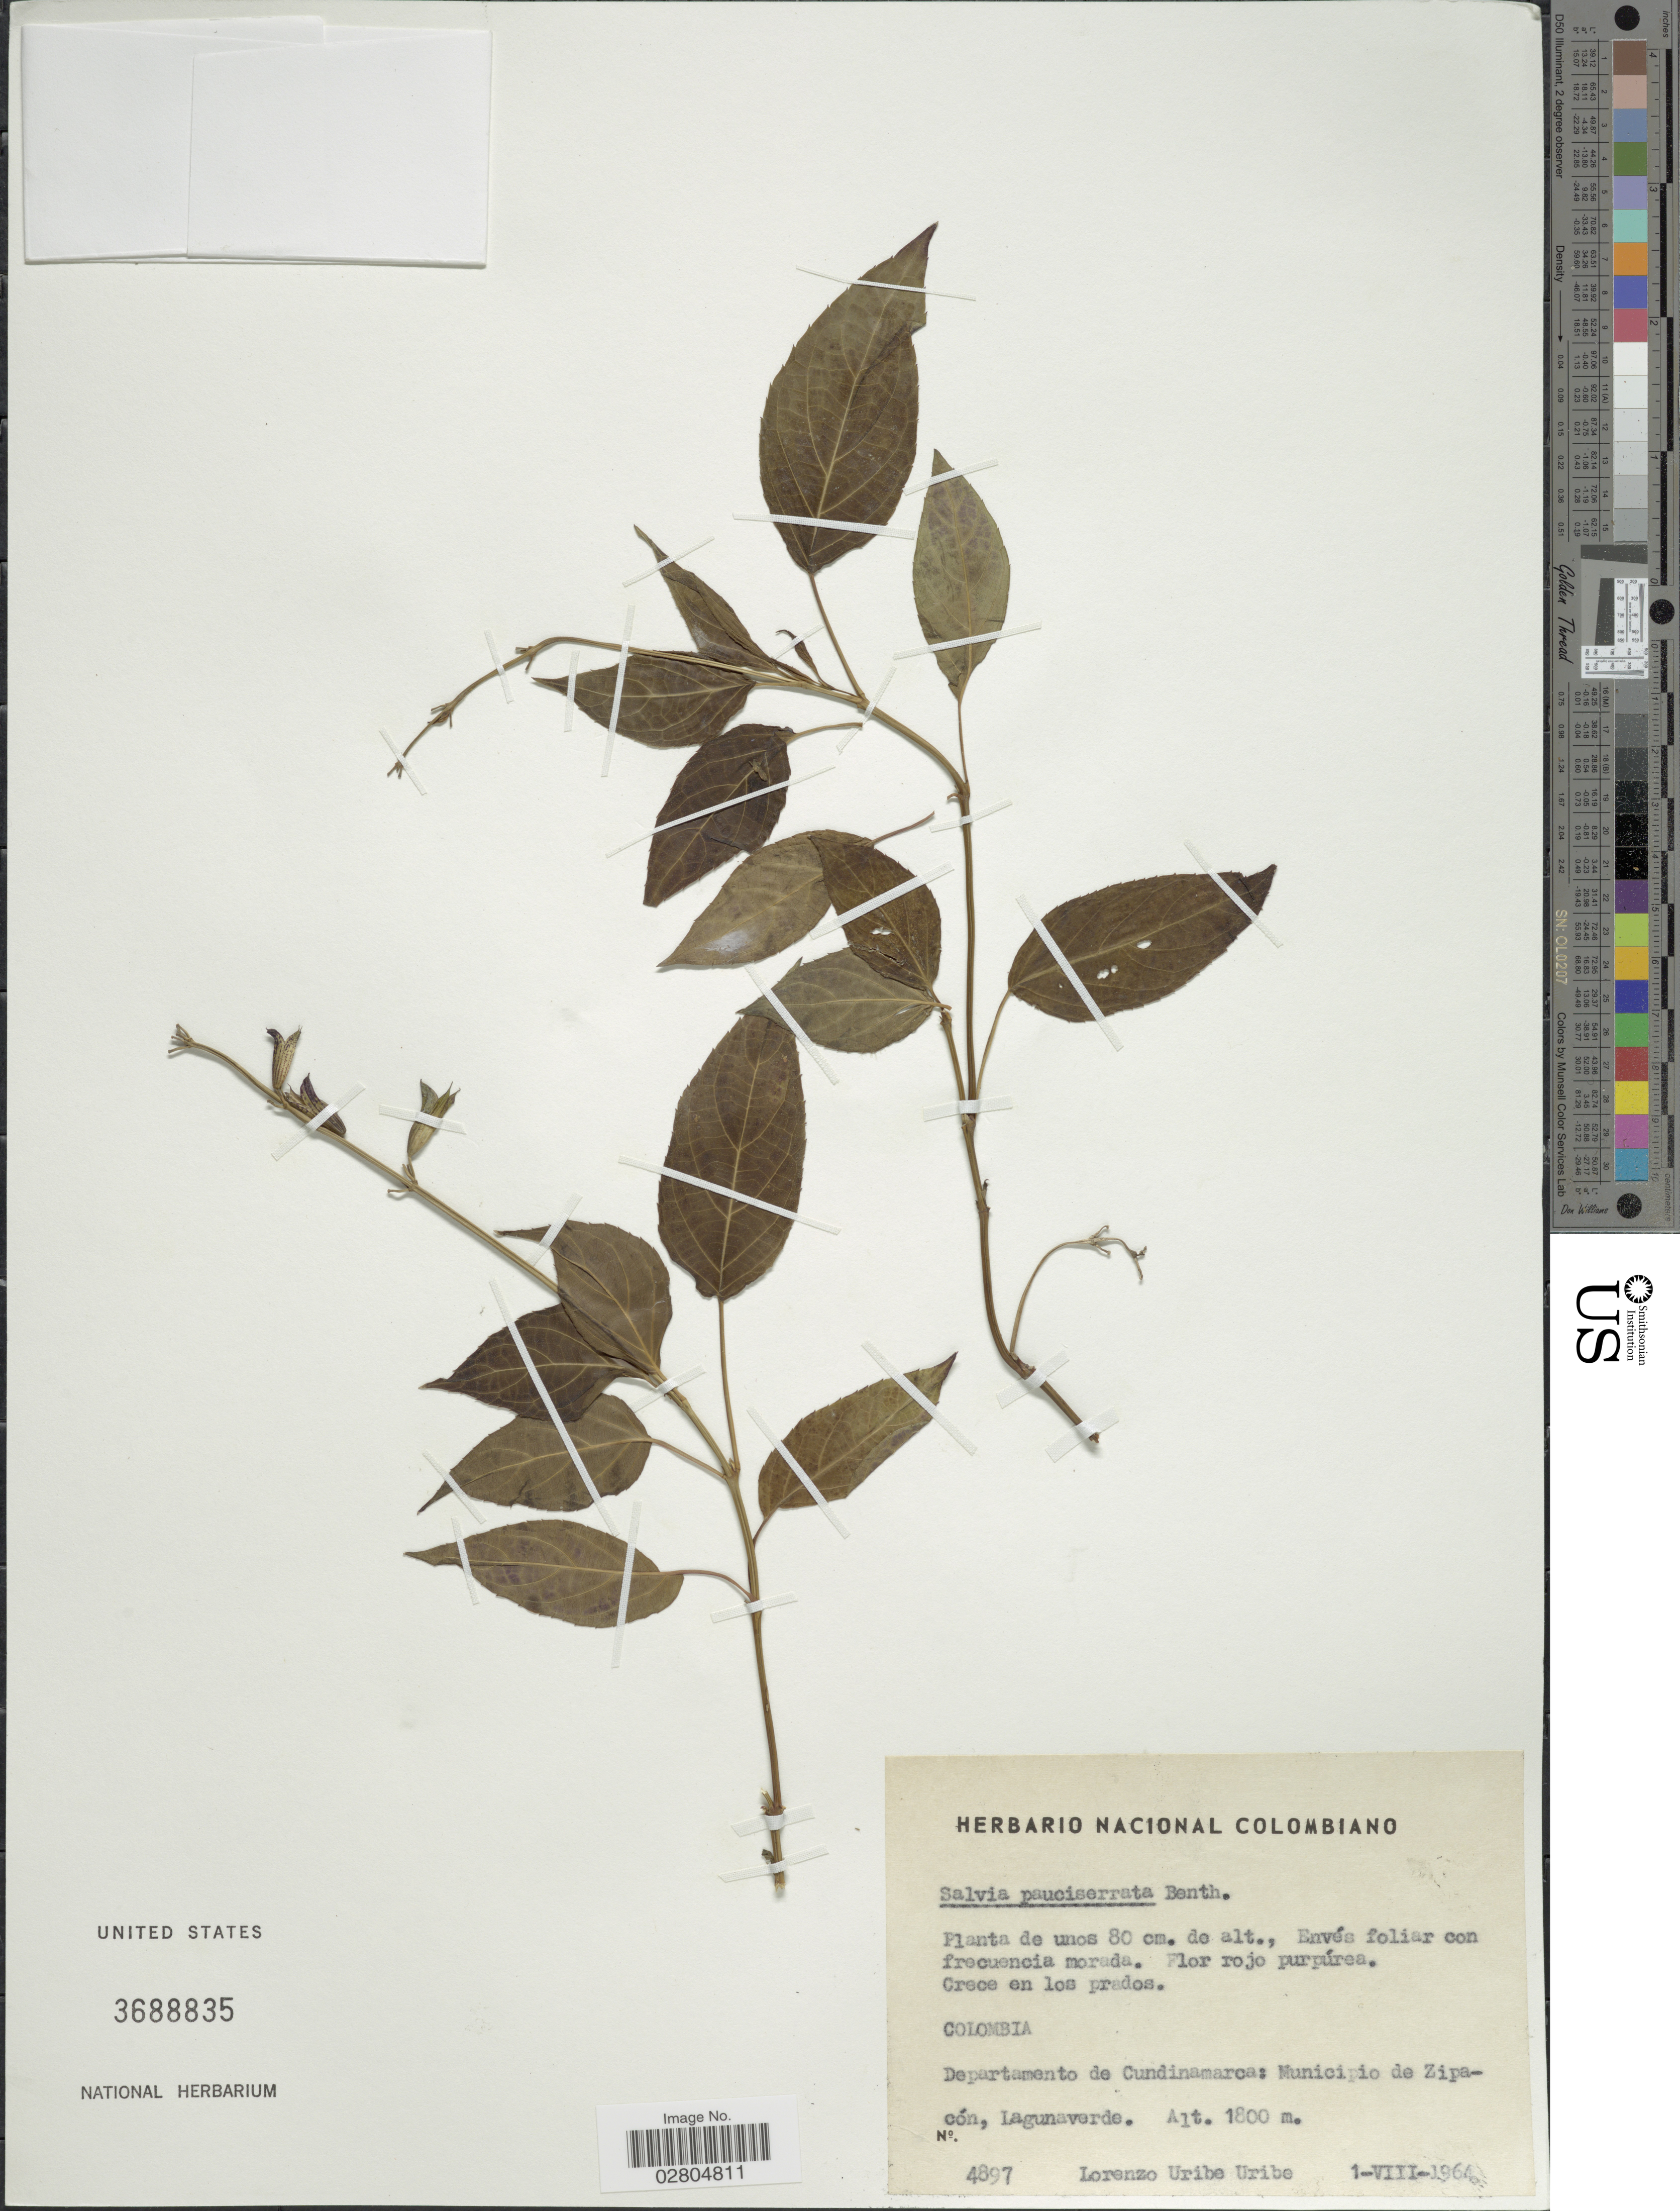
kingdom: Plantae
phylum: Tracheophyta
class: Magnoliopsida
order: Lamiales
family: Lamiaceae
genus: Salvia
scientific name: Salvia pauciserrata subsp. pauciserrata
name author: Benth.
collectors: L. Uribe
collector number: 4897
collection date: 1964-08-01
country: Colombia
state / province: Cundinamarca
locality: Departamento de Cundinamarca: Municipio de Zipacón, Lagunaverde.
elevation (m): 1800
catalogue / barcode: US 3688835